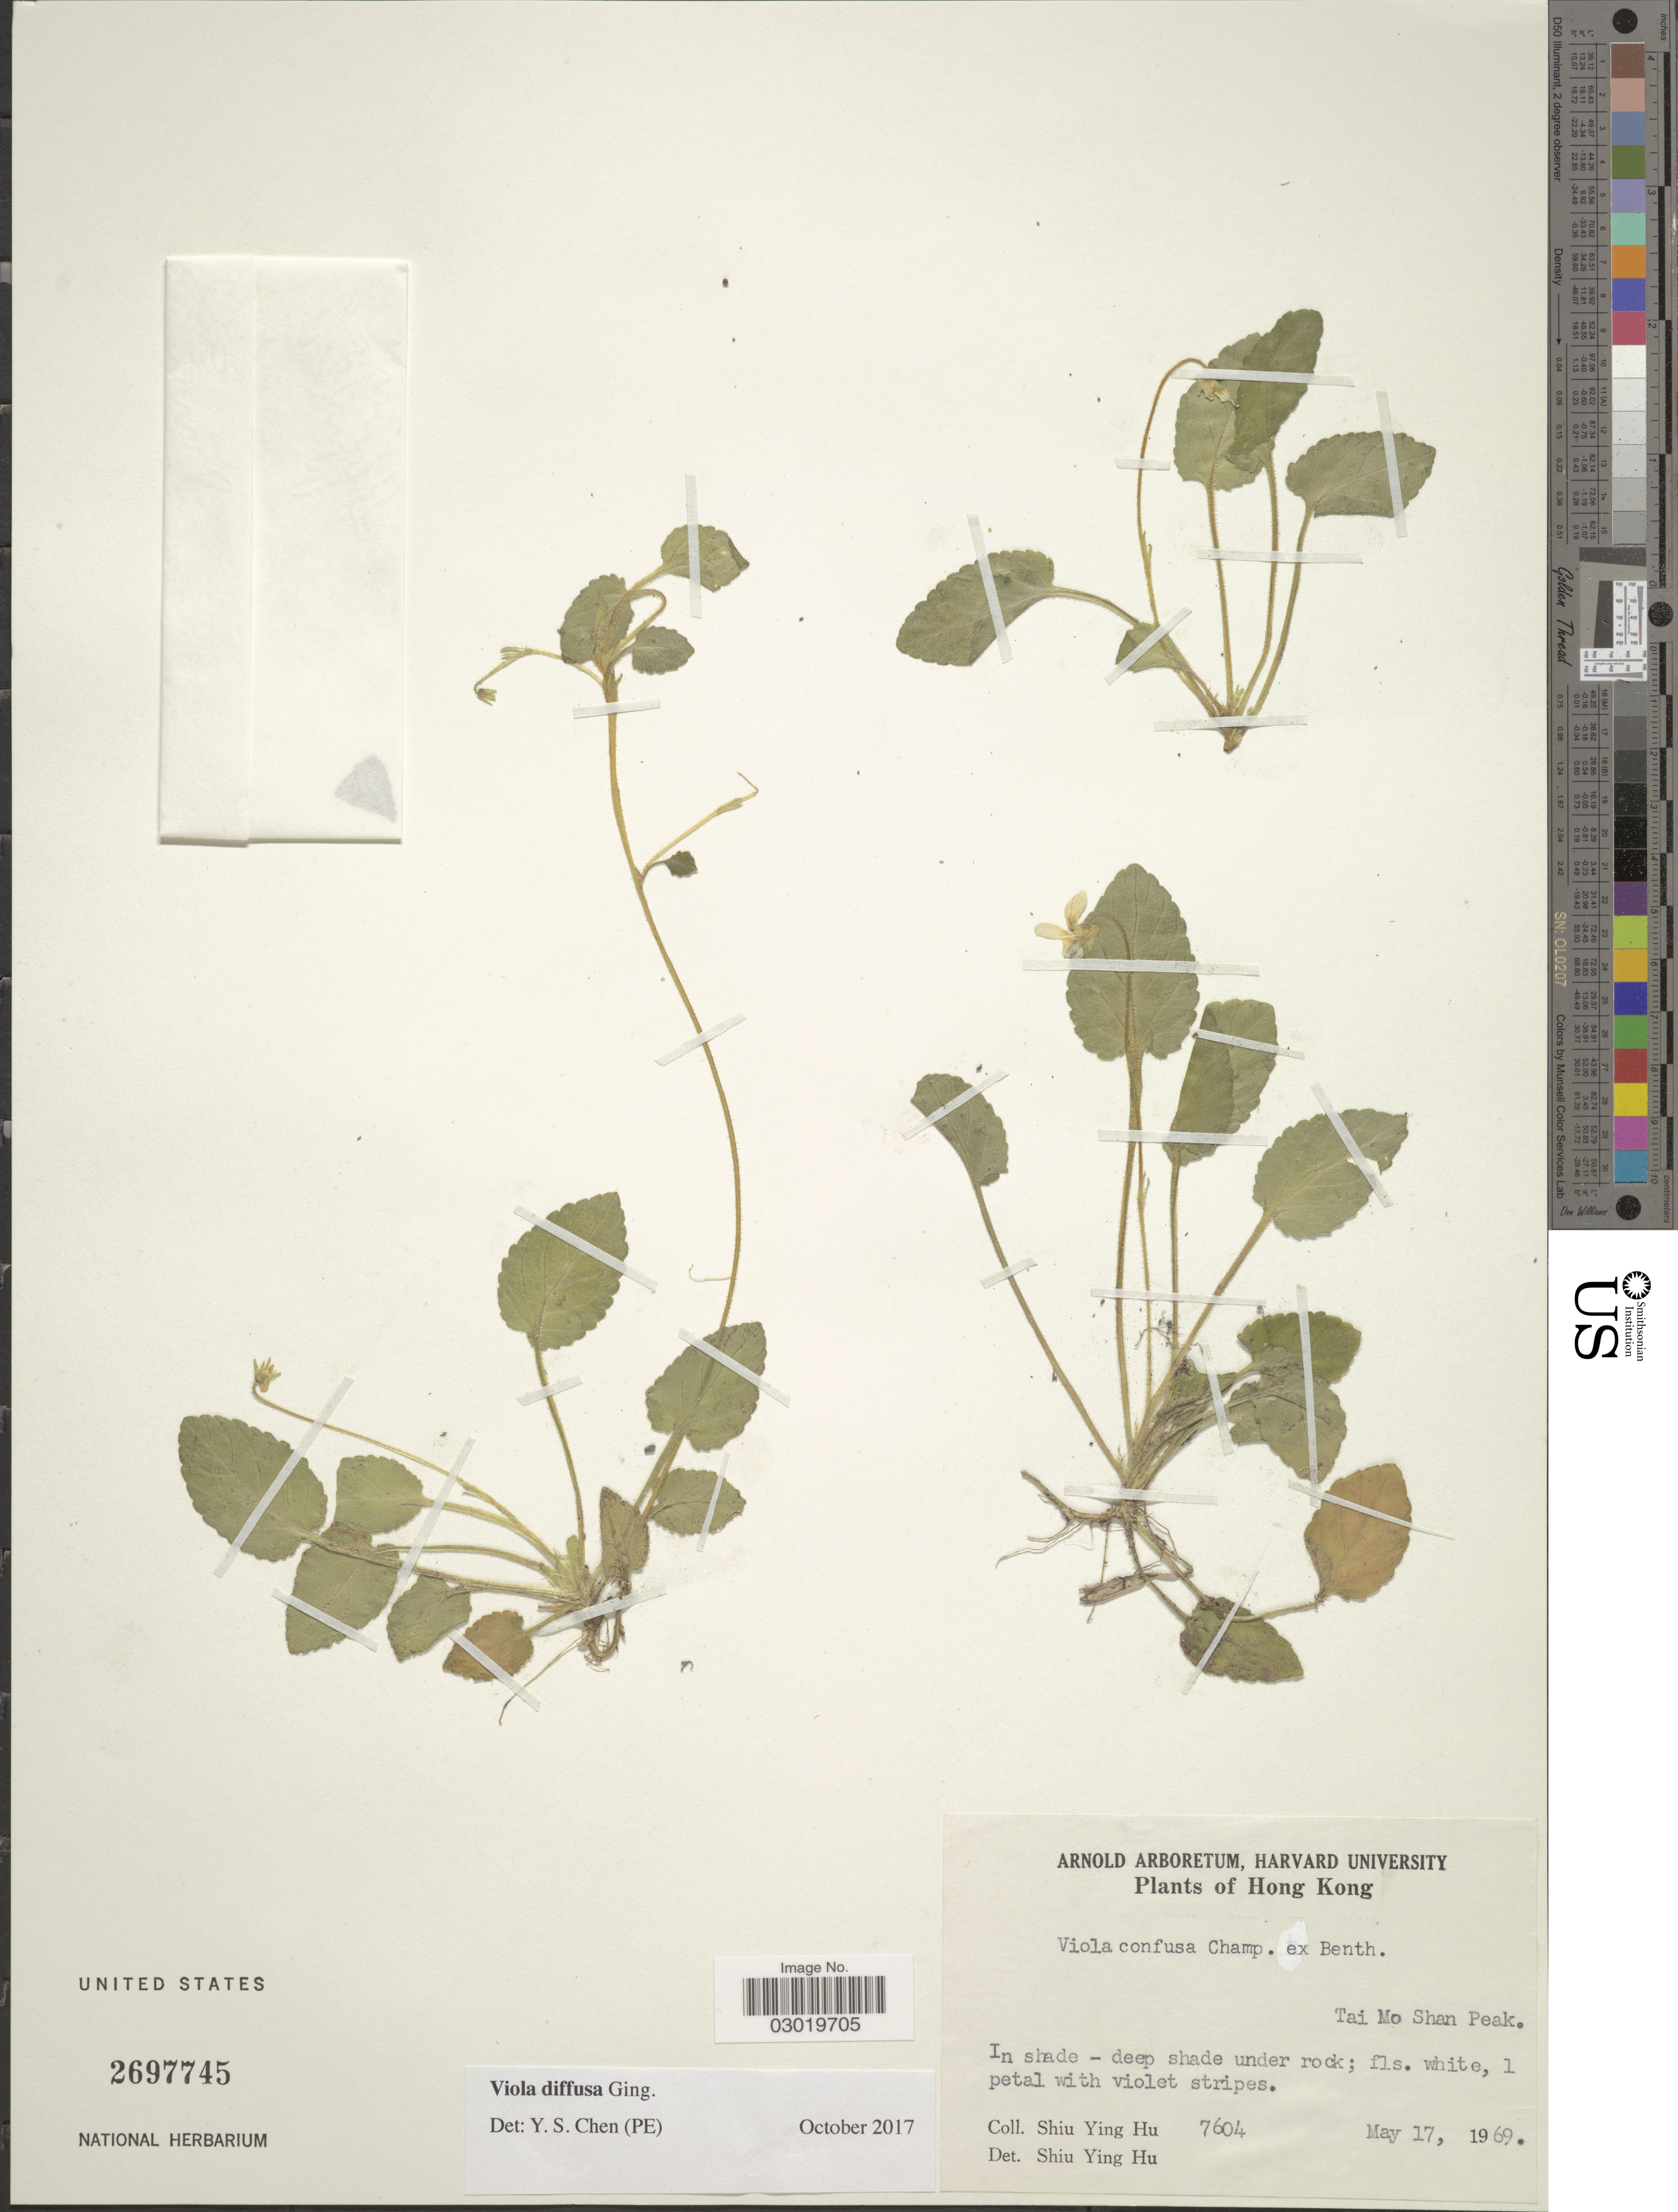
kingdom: Plantae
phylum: Tracheophyta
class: Magnoliopsida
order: Malpighiales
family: Violaceae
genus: Viola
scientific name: Viola diffusa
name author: Ging.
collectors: S. Y. Hu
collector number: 7604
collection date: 1969-05-17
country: China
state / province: Hong Kong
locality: Tai Mo Shan Peak.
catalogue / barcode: US 2697745